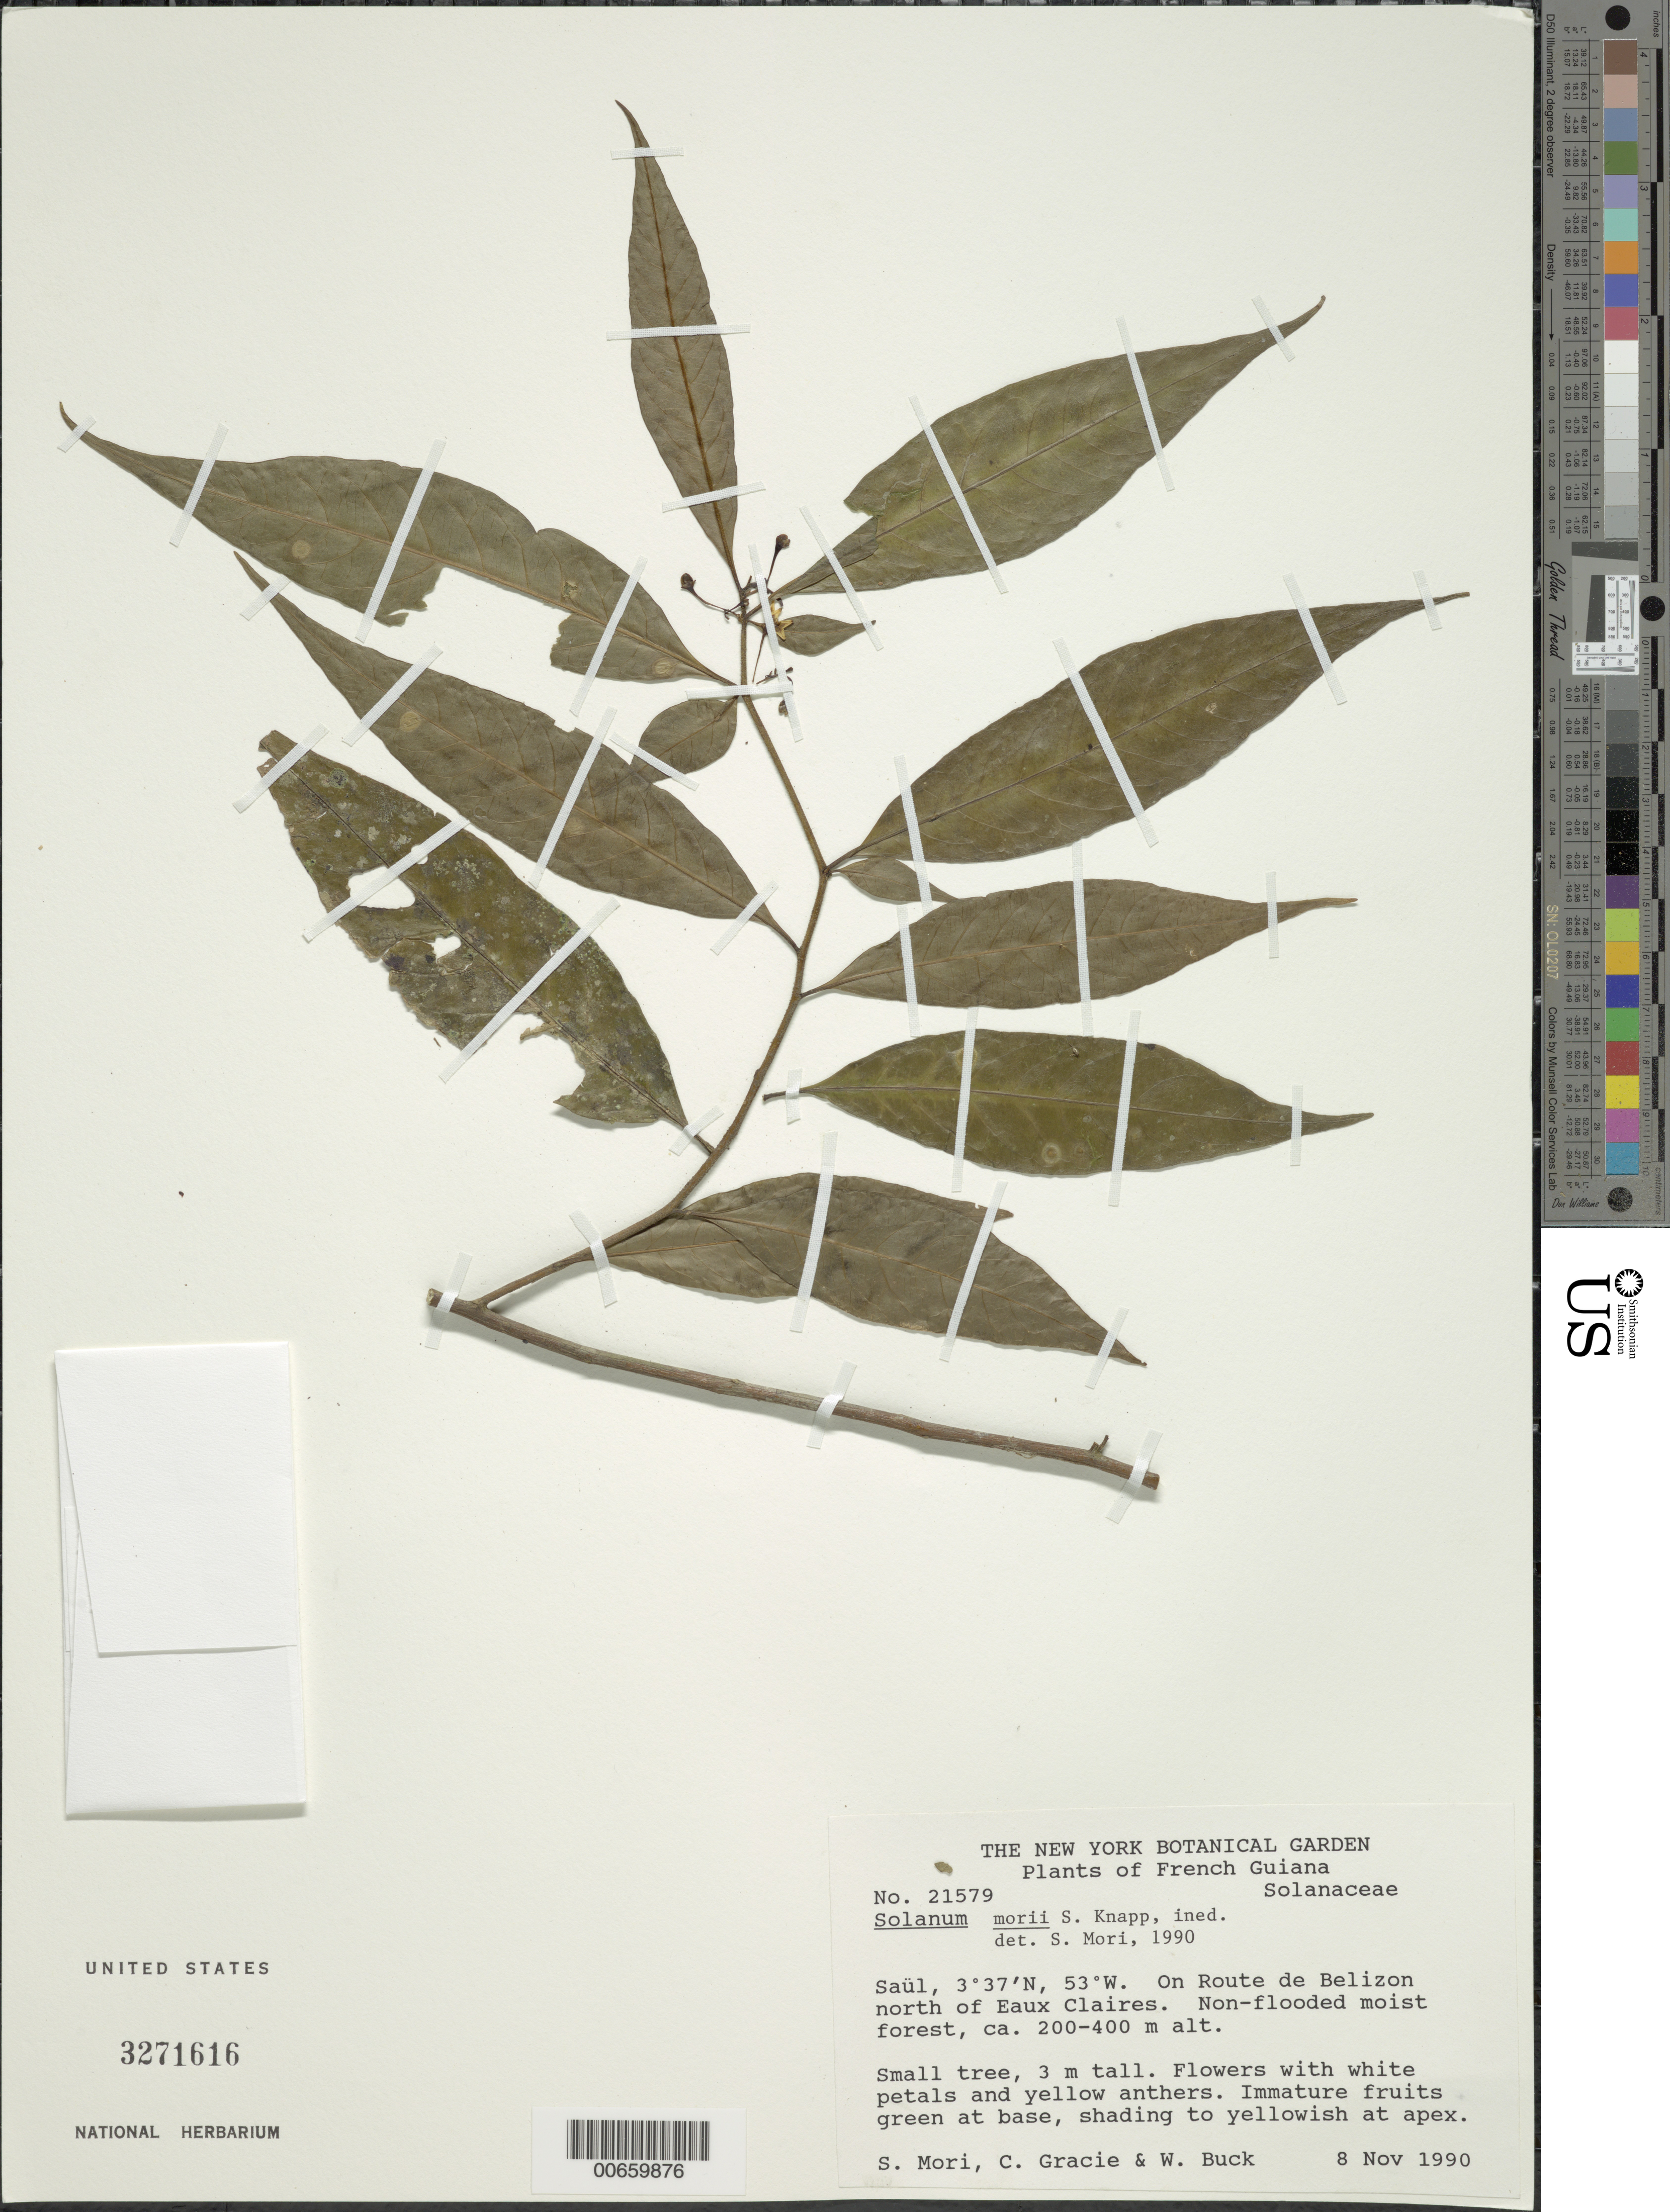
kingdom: Plantae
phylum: Tracheophyta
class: Magnoliopsida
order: Solanales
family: Solanaceae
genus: Solanum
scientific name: Solanum morii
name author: S. Knapp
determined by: Mori, Scott A.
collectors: S. Mori, C. A. Gracie & W. Buck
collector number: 21579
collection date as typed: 11 Nov 1990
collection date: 1990-11-11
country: French Guiana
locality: Saül, Route de Bélizon north of Eaux Claires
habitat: Non-flooded moist forest.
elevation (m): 200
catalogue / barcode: US 3271616